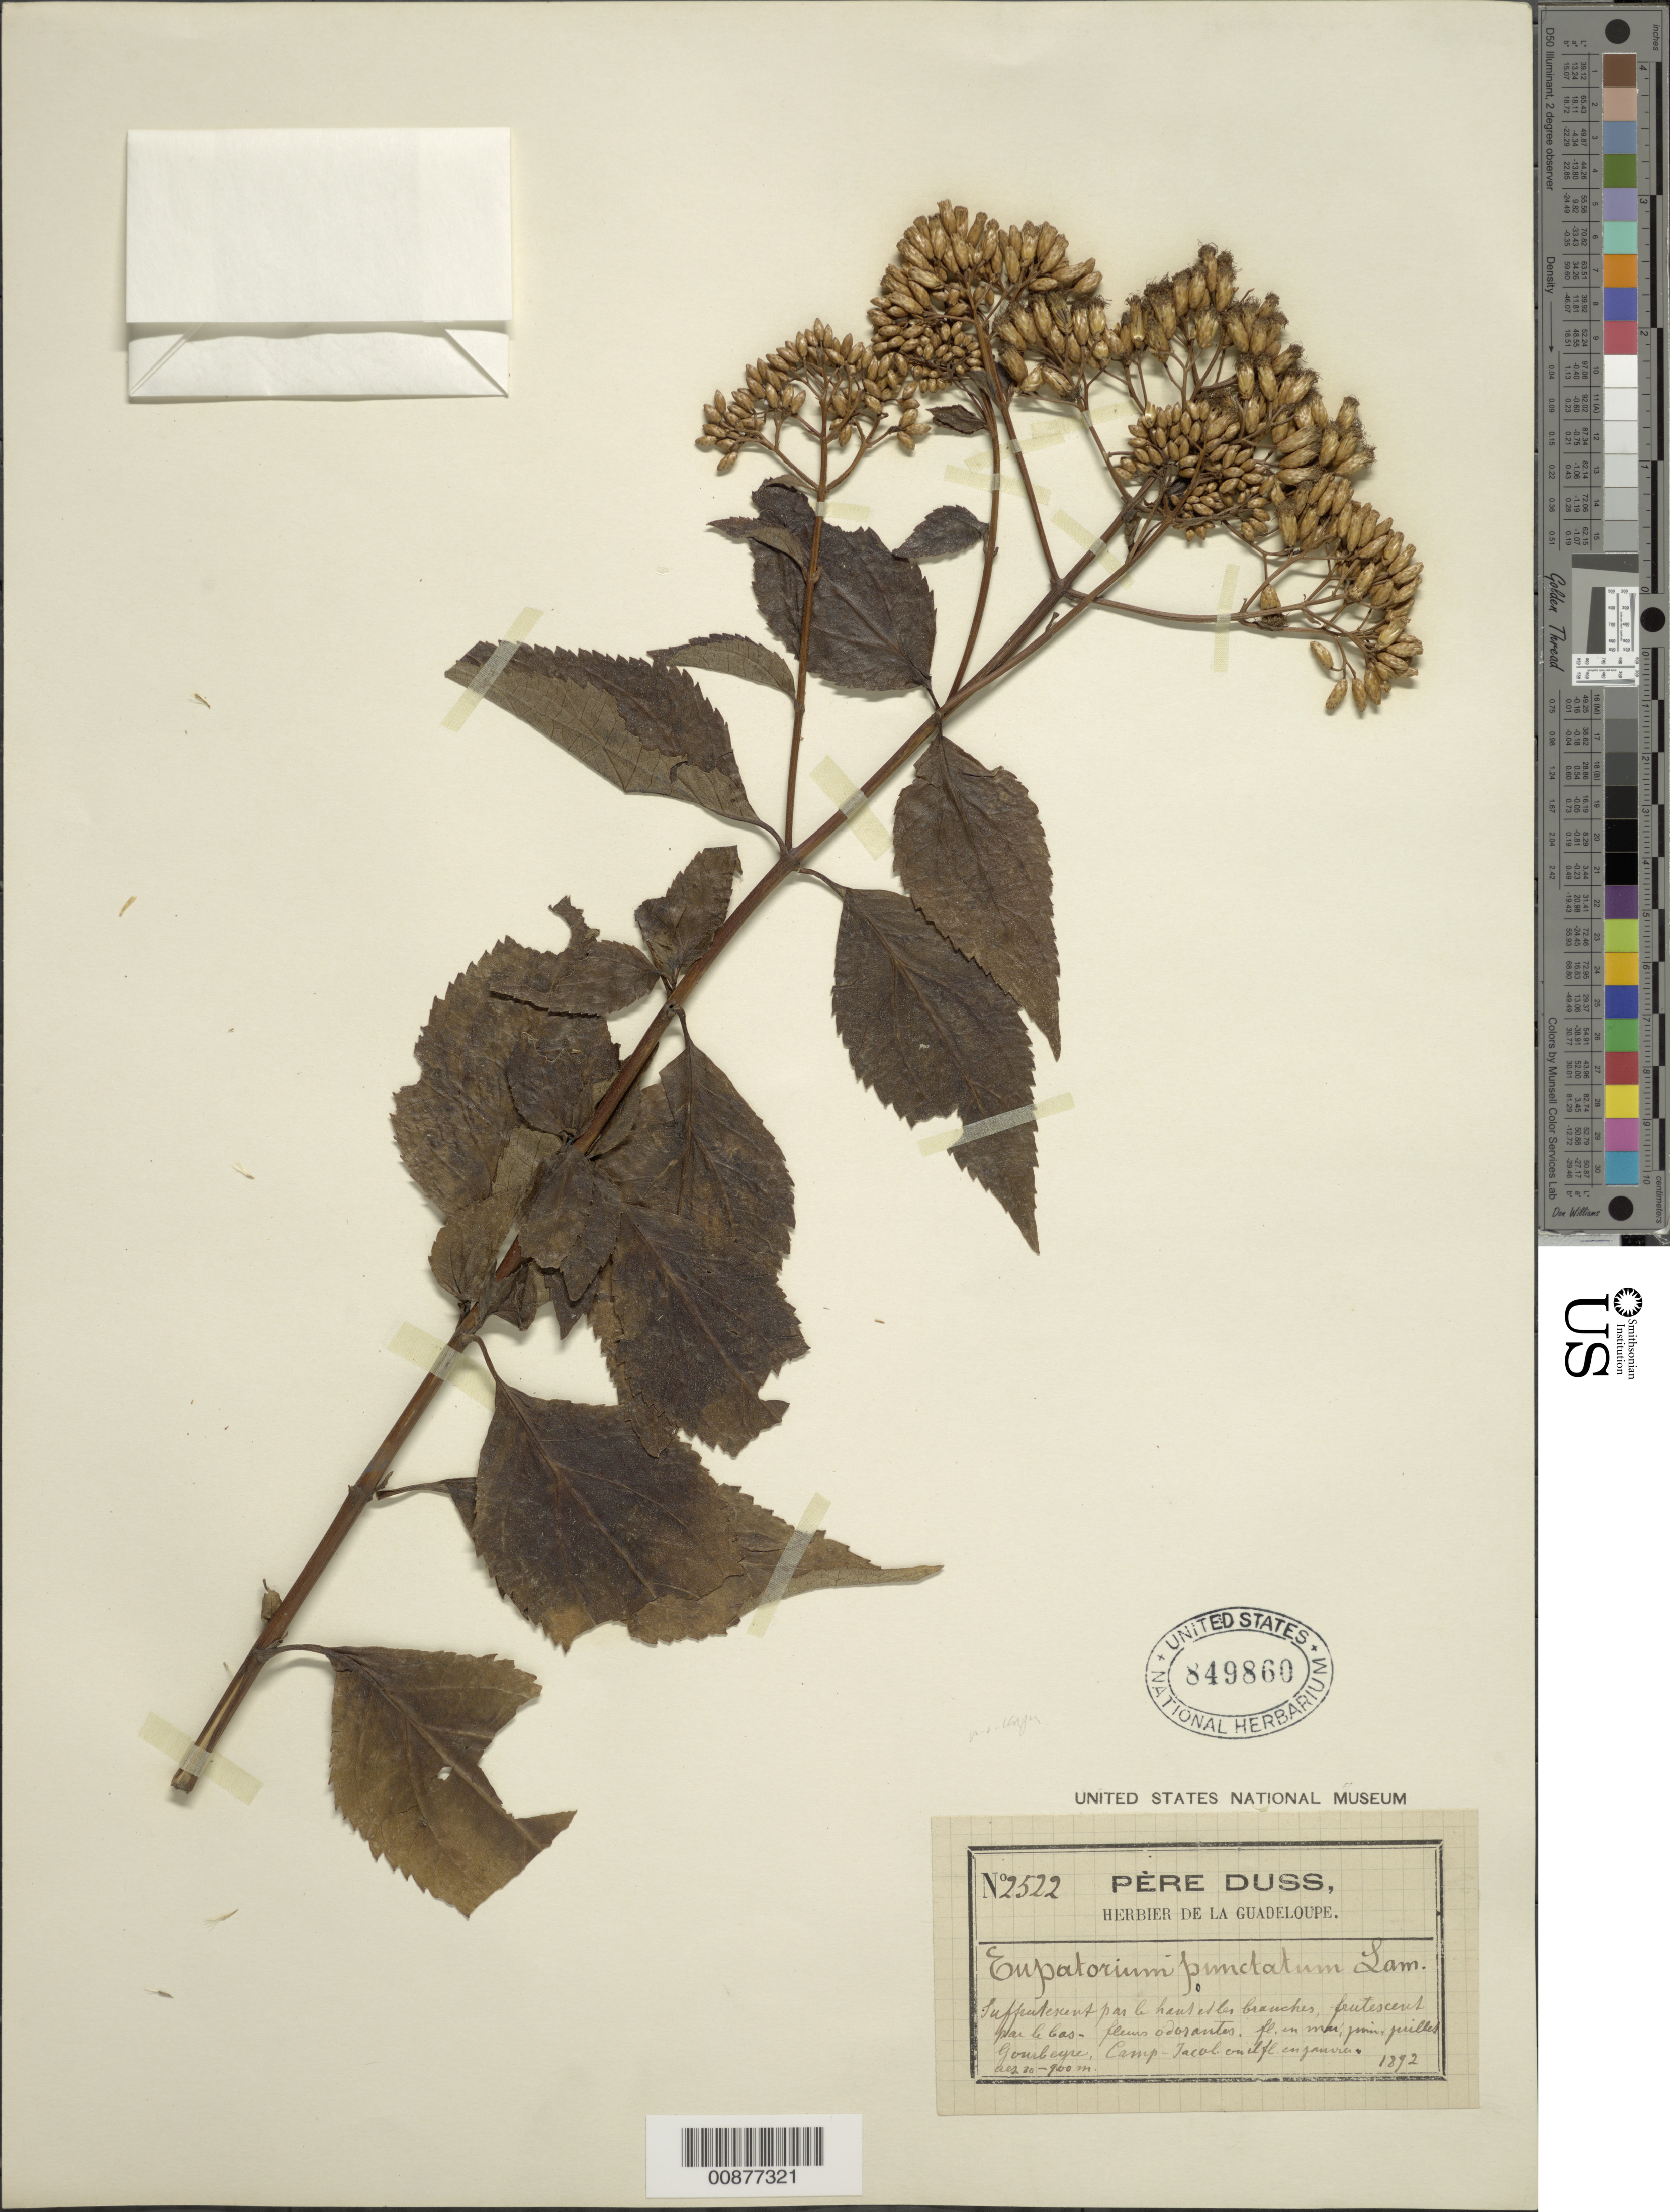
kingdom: Plantae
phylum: Tracheophyta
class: Magnoliopsida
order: Asterales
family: Asteraceae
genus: Chromolaena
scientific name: Chromolaena mononeura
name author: (Urb.) R.M. King & H. Rob.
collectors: Père Duss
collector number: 2522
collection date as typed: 1892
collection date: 1892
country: Guadeloupe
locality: Gourbeyre, Camp-Jacob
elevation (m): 80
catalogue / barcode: US 849860